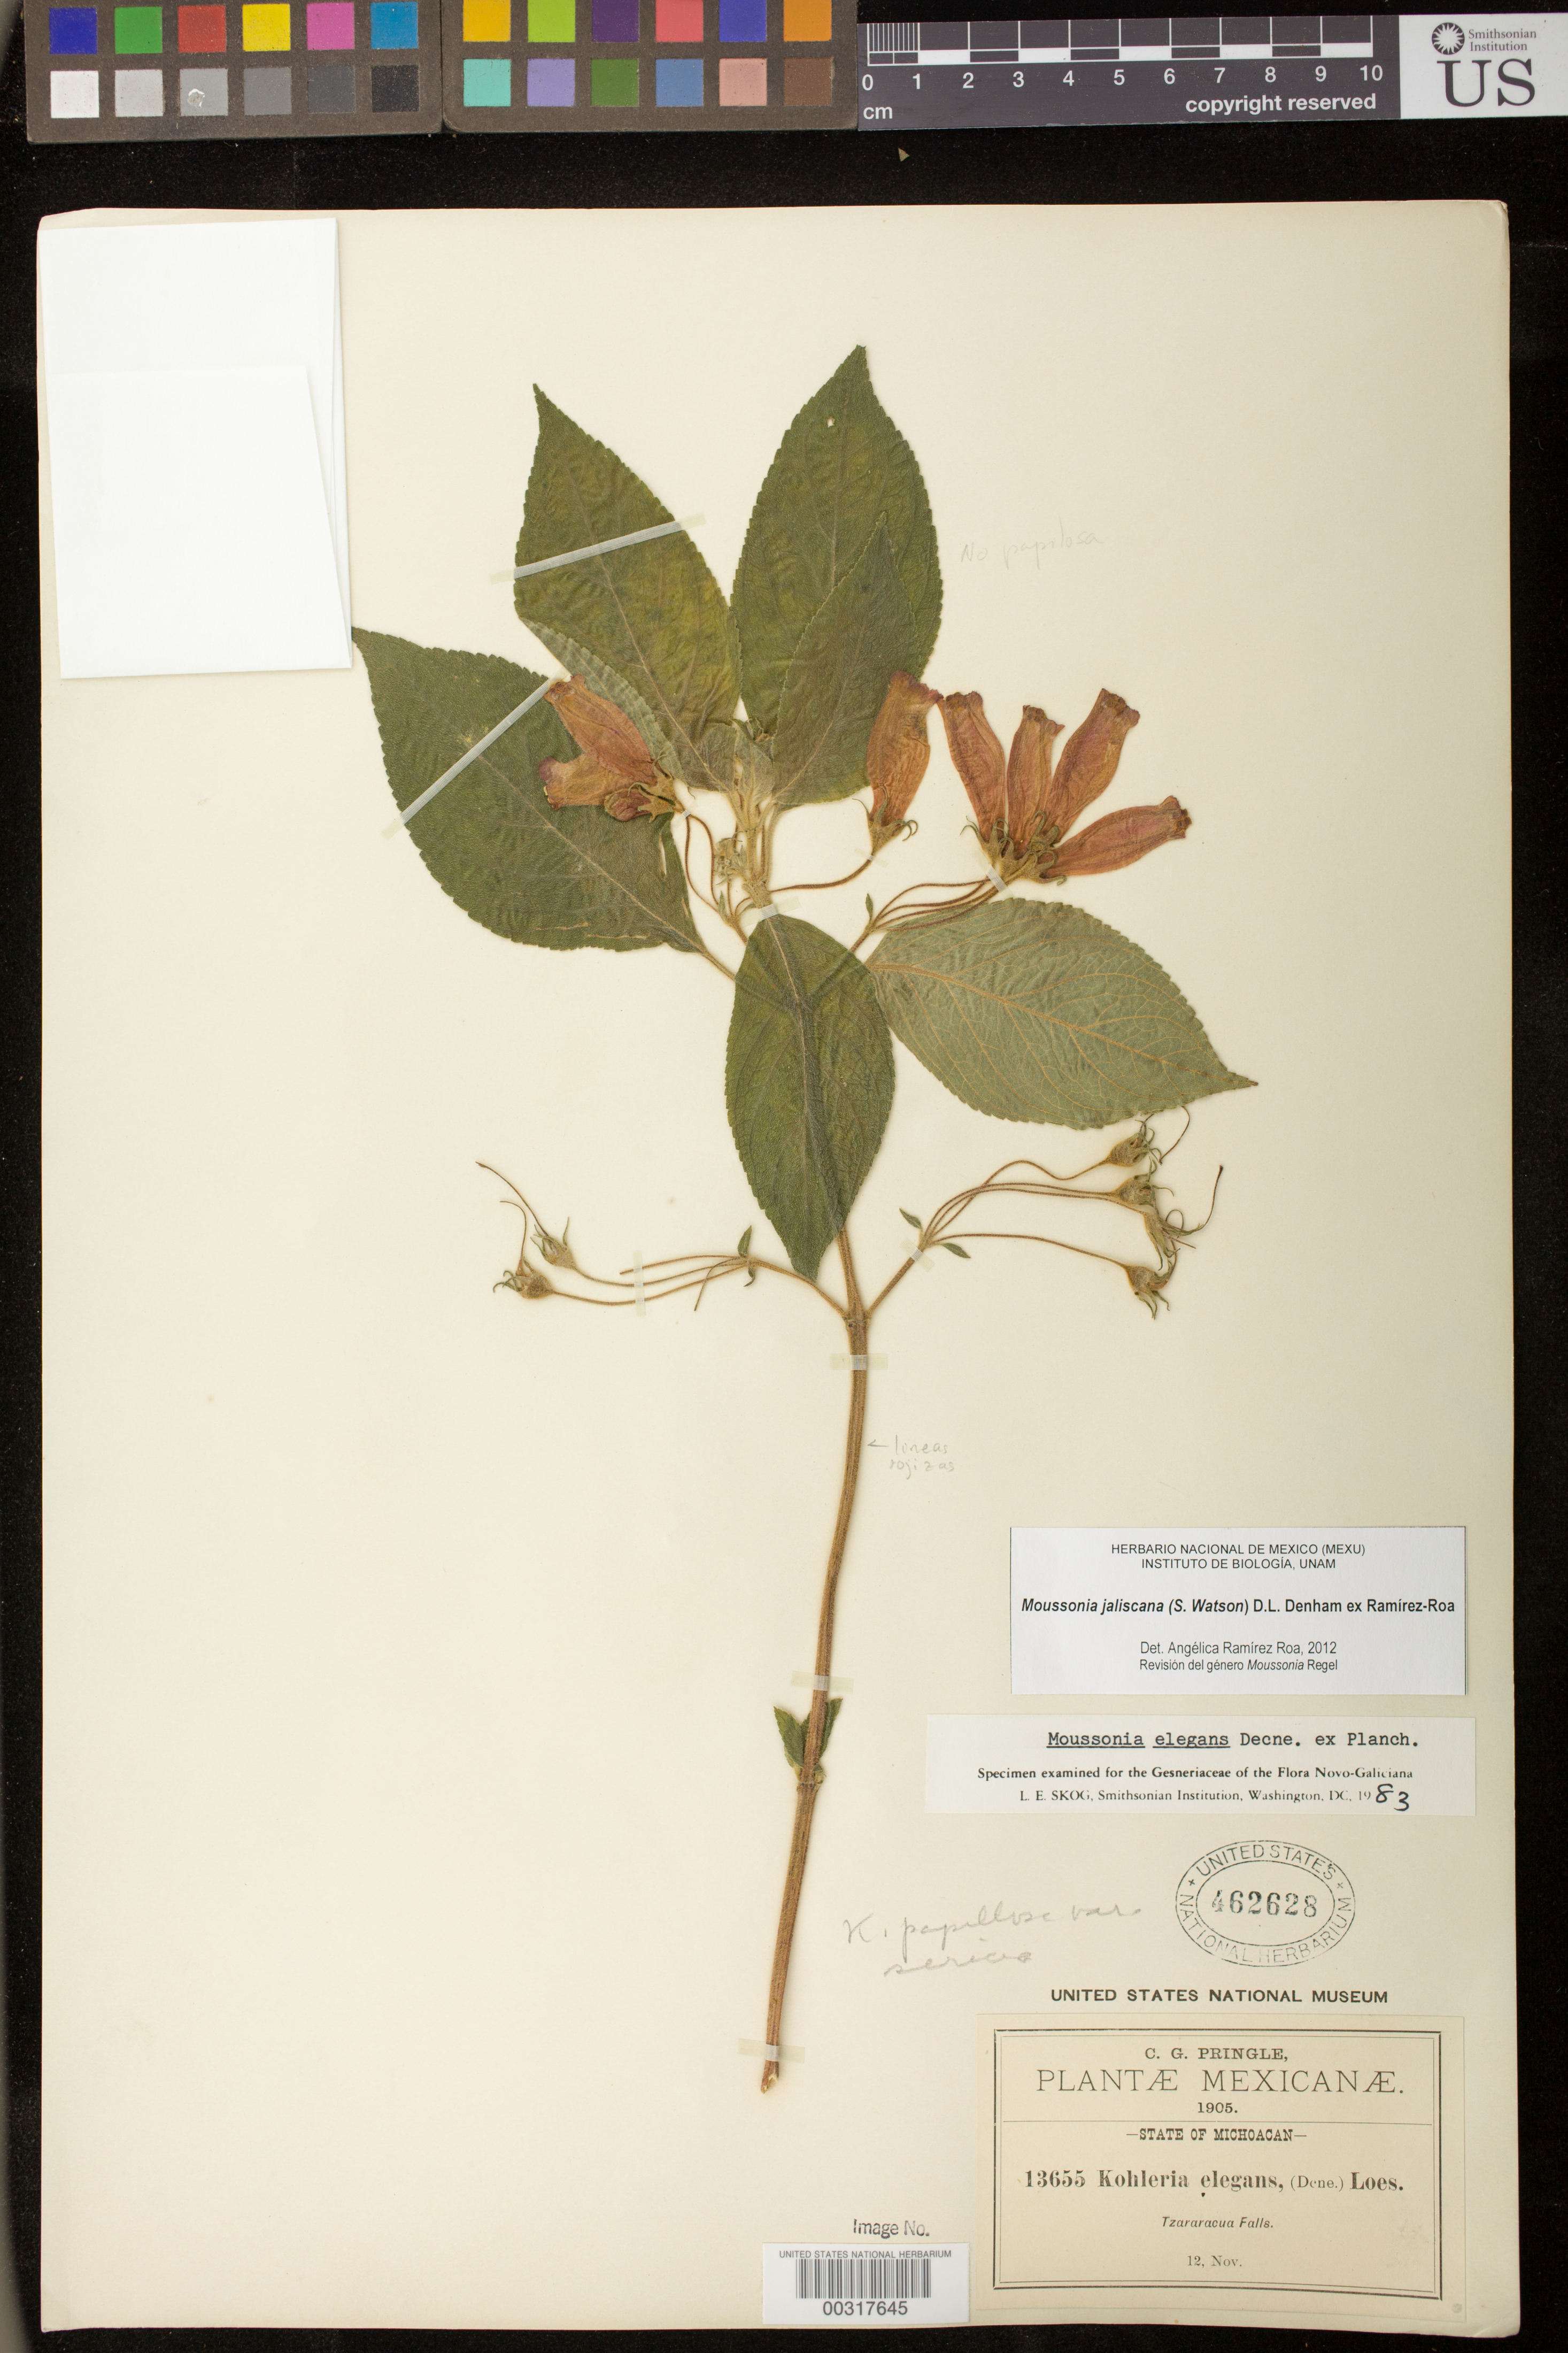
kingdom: Plantae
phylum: Tracheophyta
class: Magnoliopsida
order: Lamiales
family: Gesneriaceae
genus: Moussonia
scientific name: Moussonia jaliscana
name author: (S. Watson) D.L. Denham ex Ram.-Roa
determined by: Ramírez-Roa, A.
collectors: C. G. Pringle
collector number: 13655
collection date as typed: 12 Nov 1905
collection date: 1905-11-12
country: Mexico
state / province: Michoacan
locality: Falls of Tzararacua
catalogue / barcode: US 462628